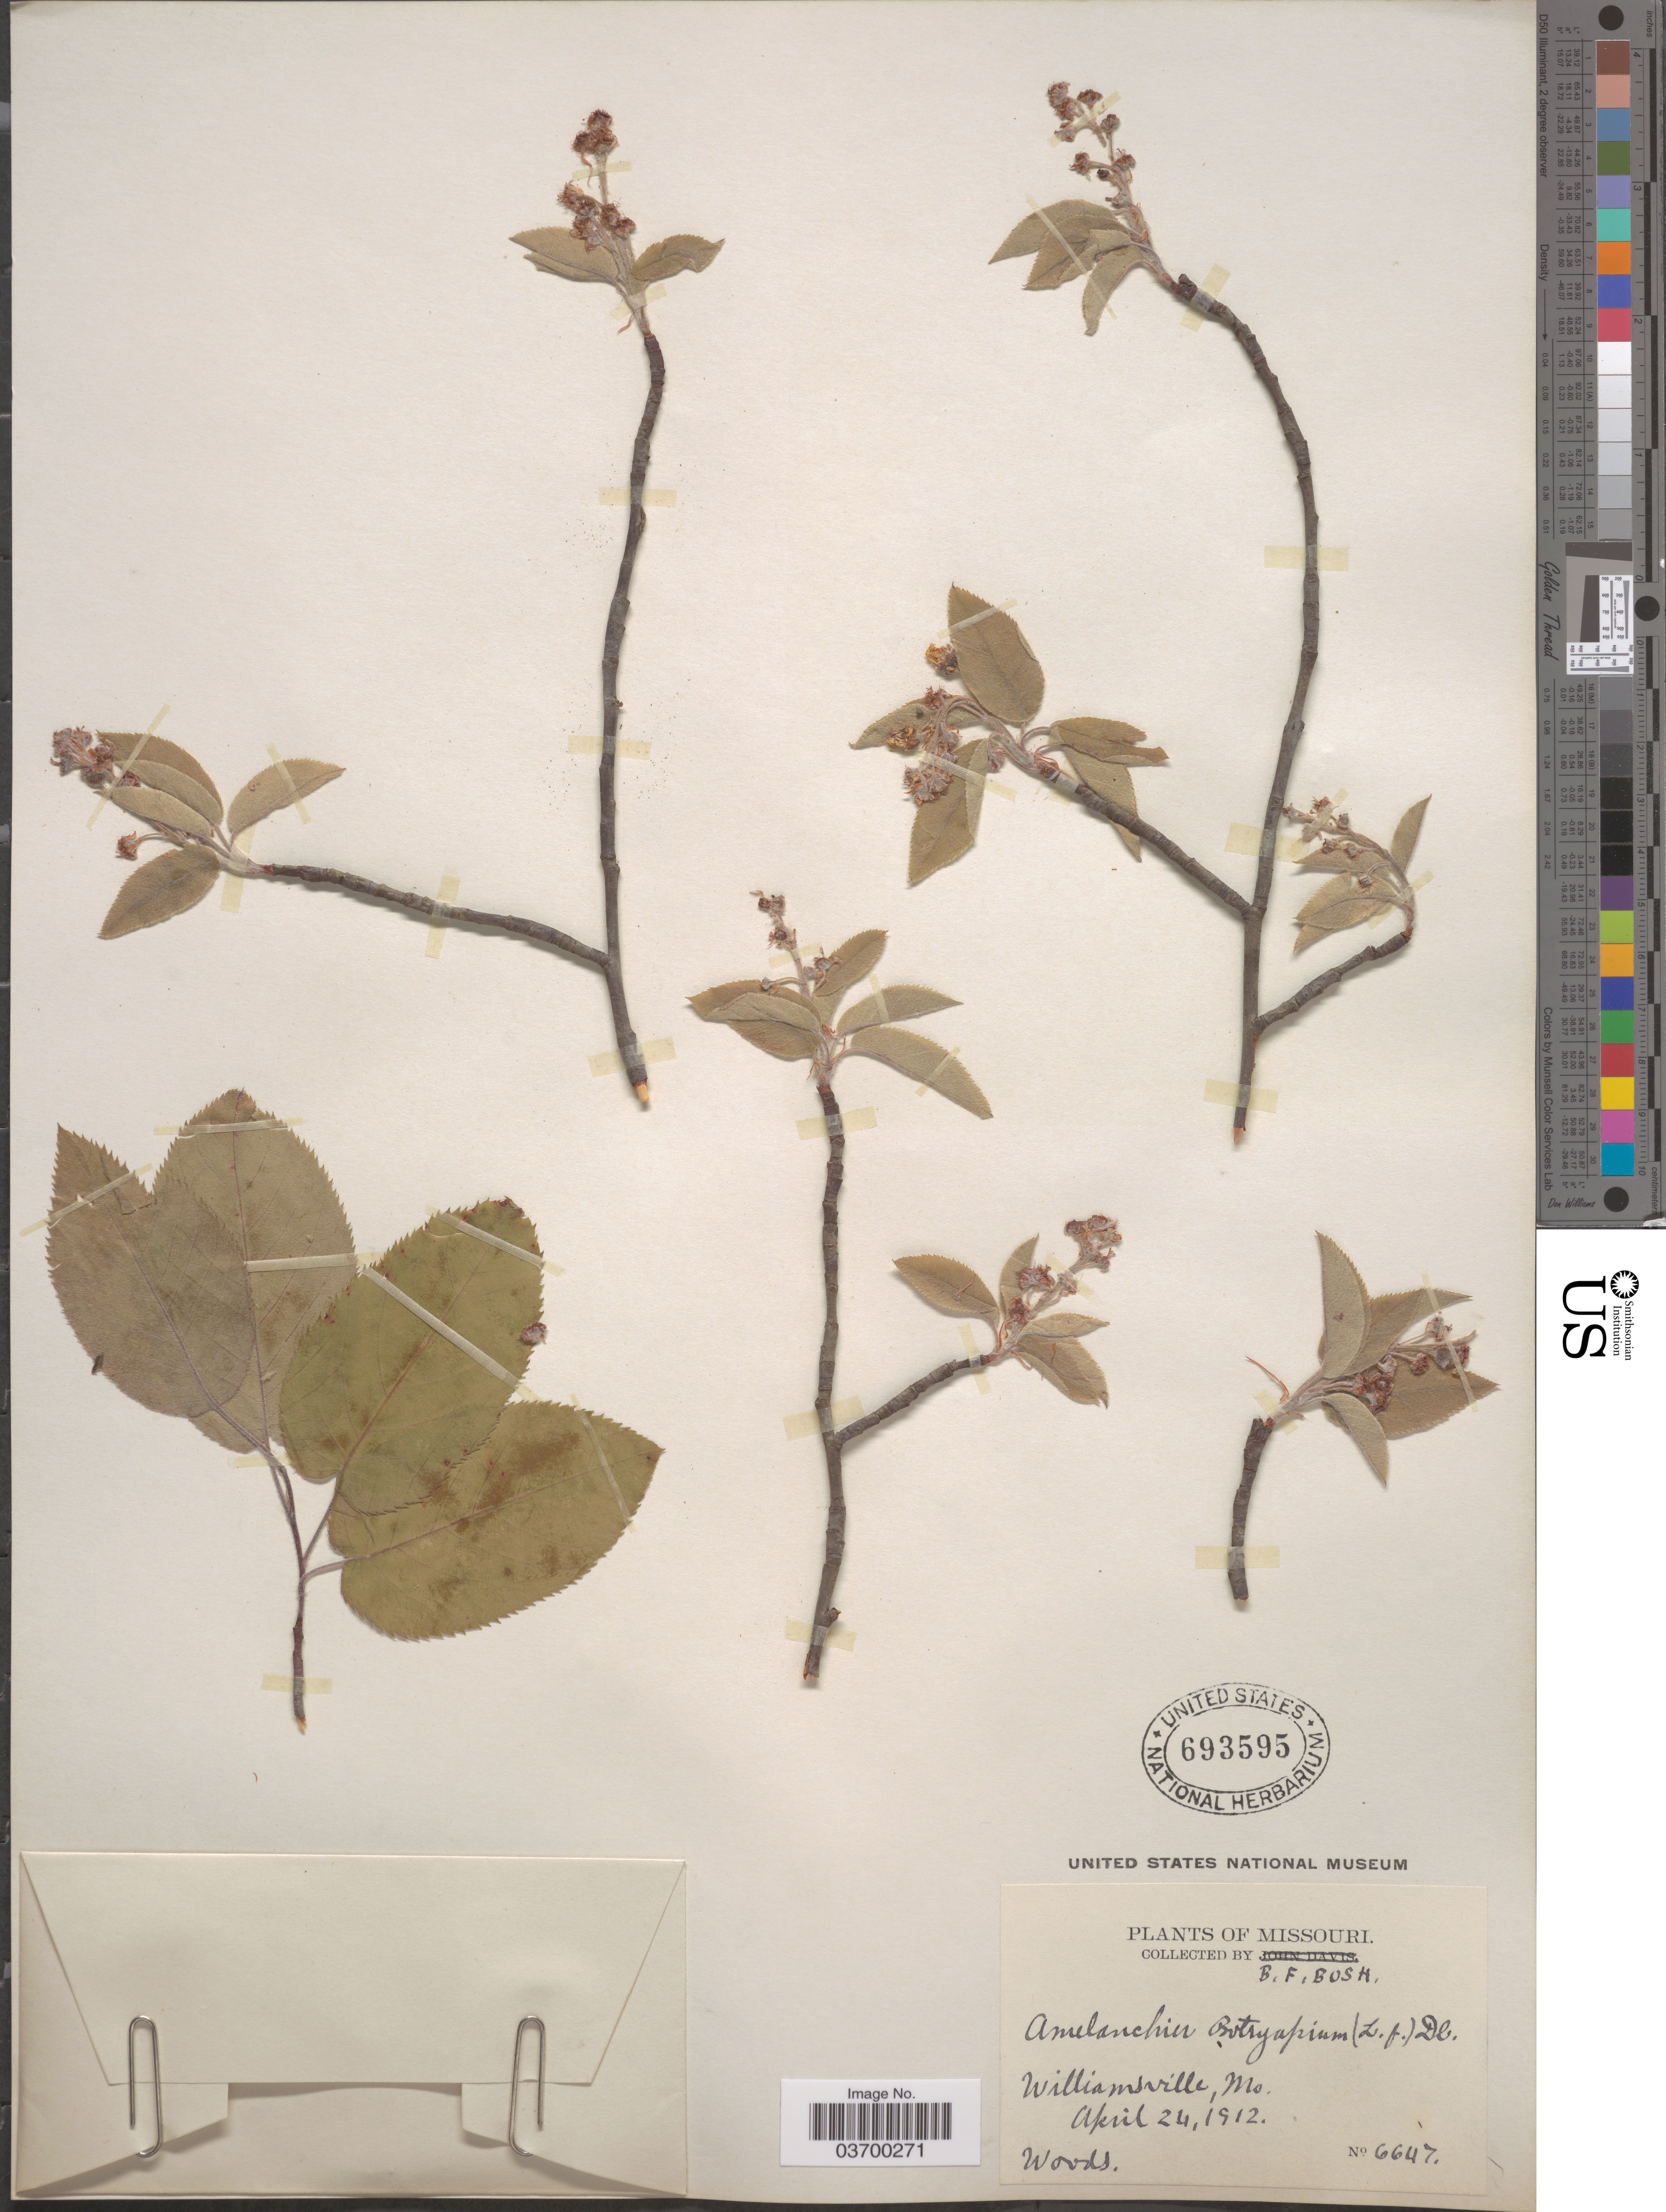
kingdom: Plantae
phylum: Tracheophyta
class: Magnoliopsida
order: Rosales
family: Rosaceae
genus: Amelanchier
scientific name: Amelanchier botryapium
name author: DC.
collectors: B. F. Bush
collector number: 6647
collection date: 1912-04-24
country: United States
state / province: Missouri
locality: Williamsville.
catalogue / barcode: US 693595